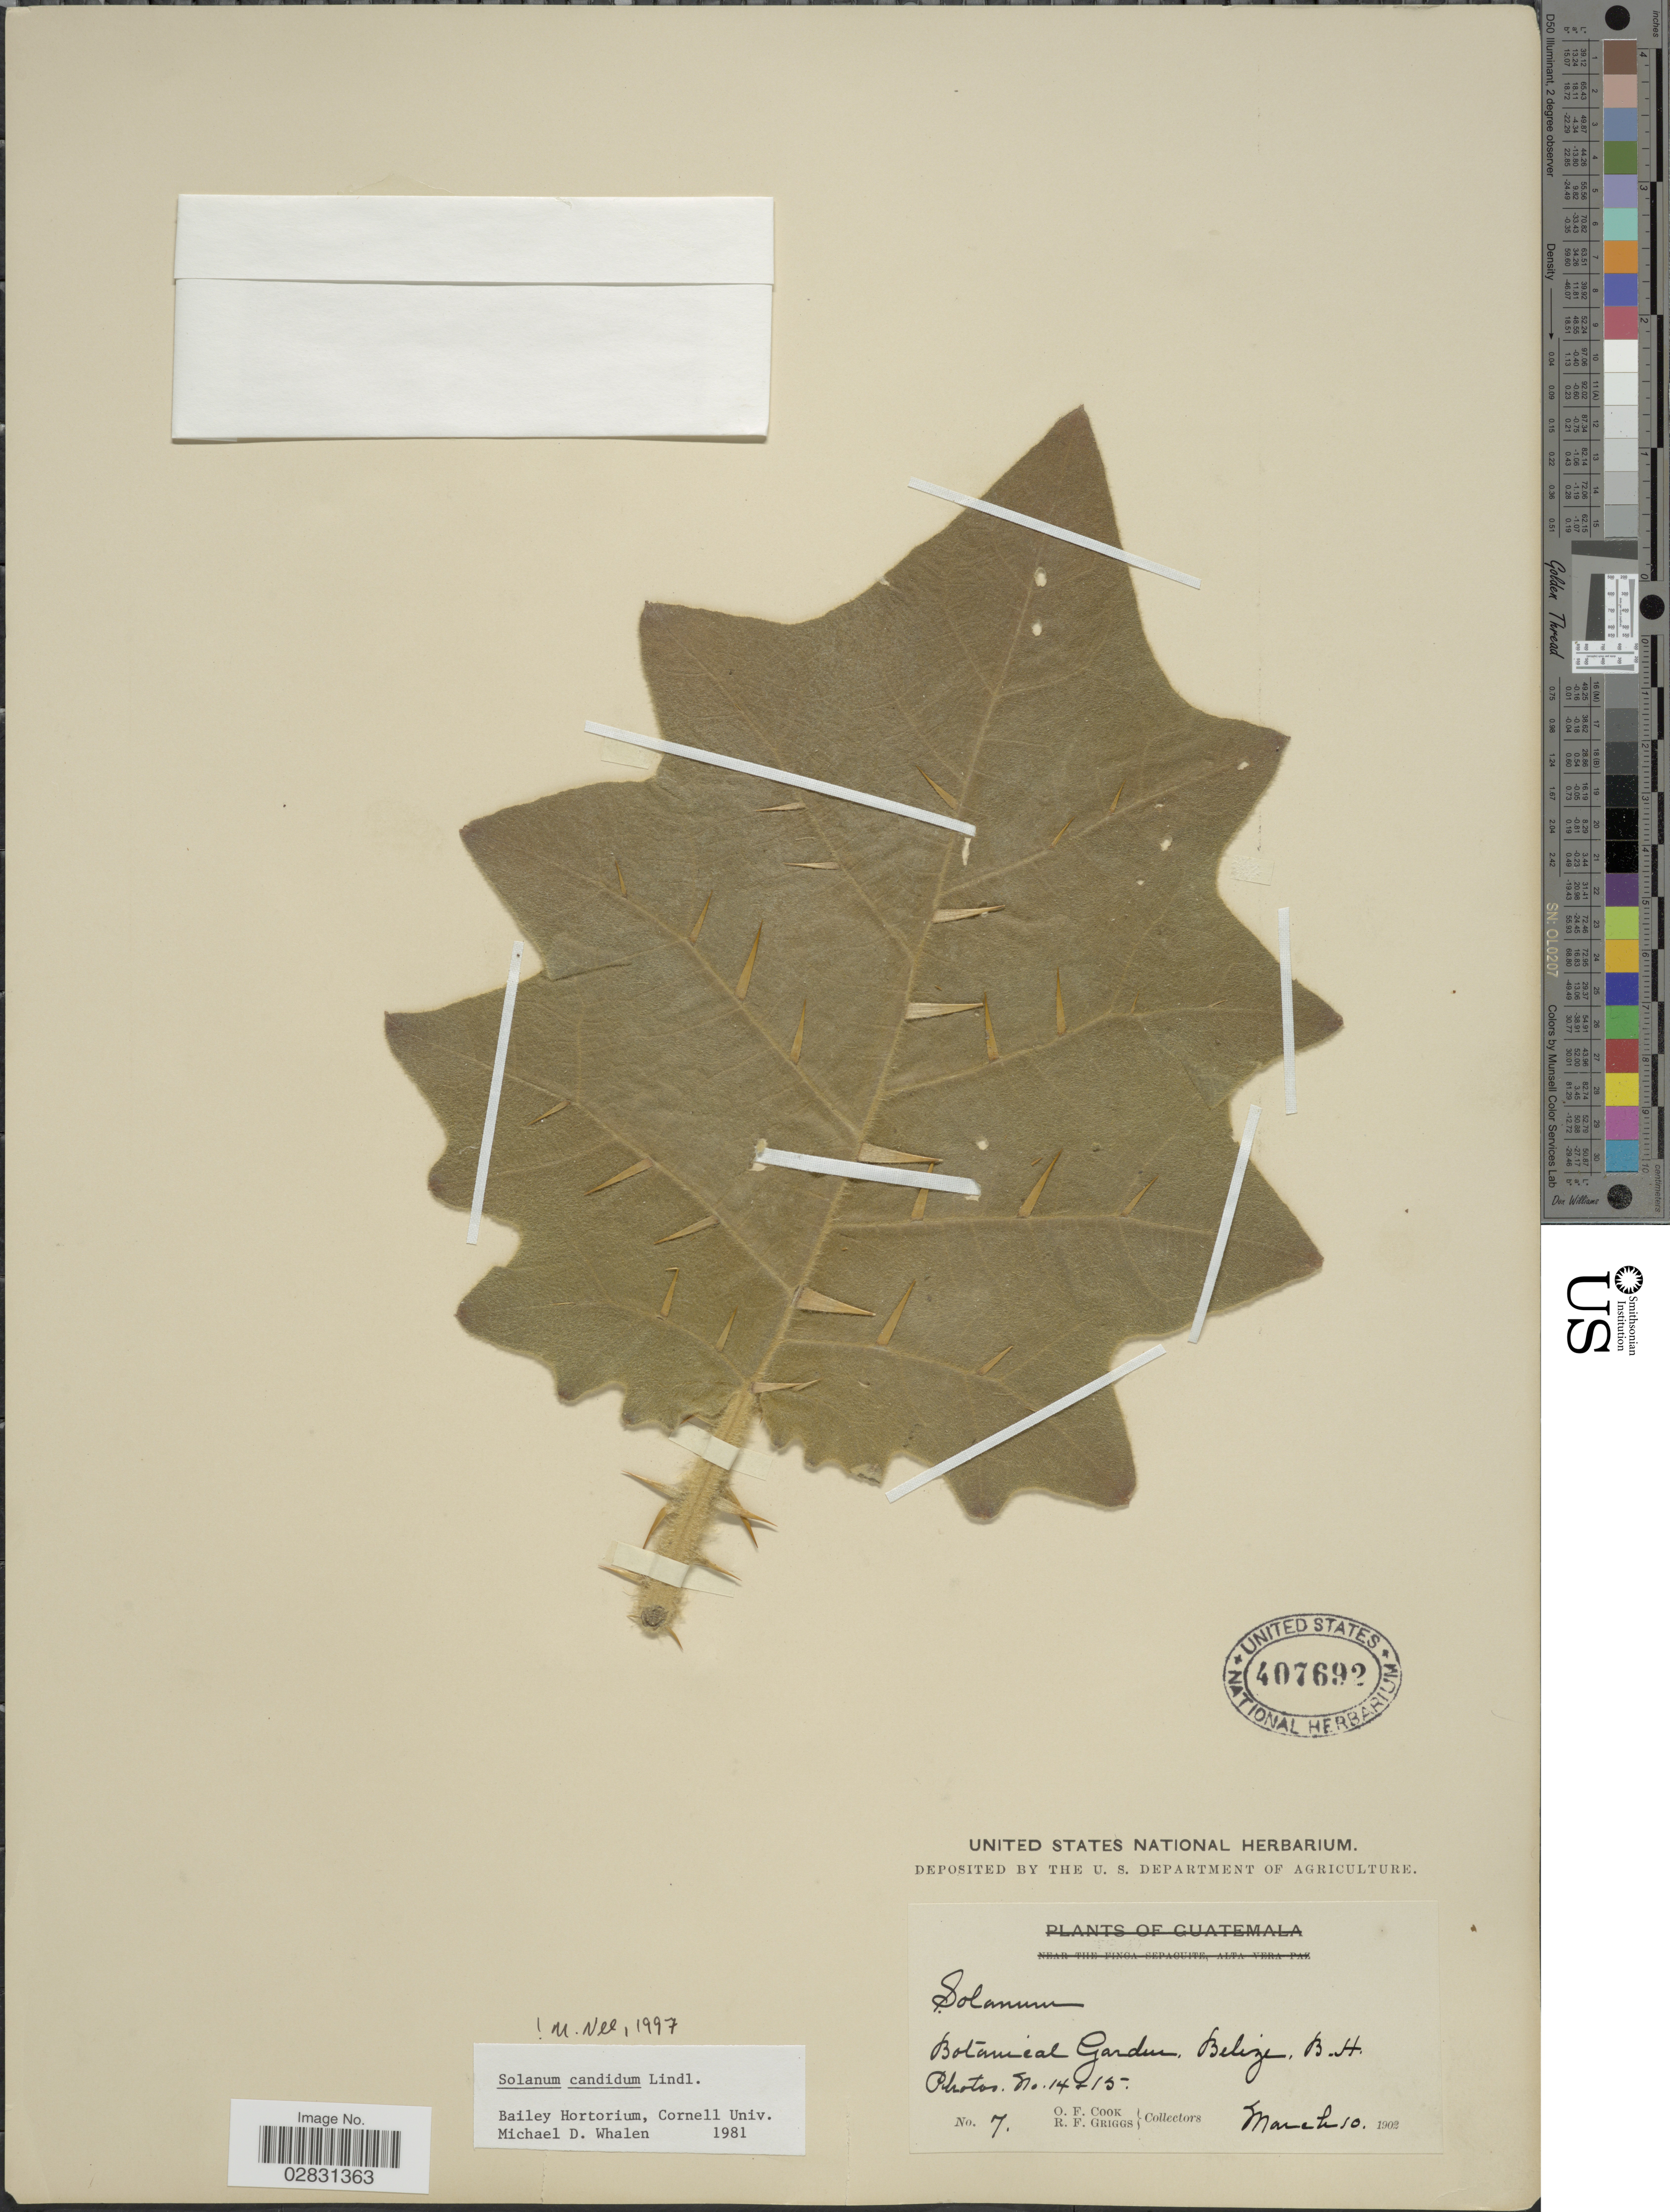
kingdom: Plantae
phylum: Tracheophyta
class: Magnoliopsida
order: Solanales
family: Solanaceae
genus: Solanum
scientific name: Solanum candidum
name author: Lindl.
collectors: O. F. Cook & R. F. Griggs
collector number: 7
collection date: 1902-03-10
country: Belize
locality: Botanical Garden, Belize, B.H.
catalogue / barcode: US 407692